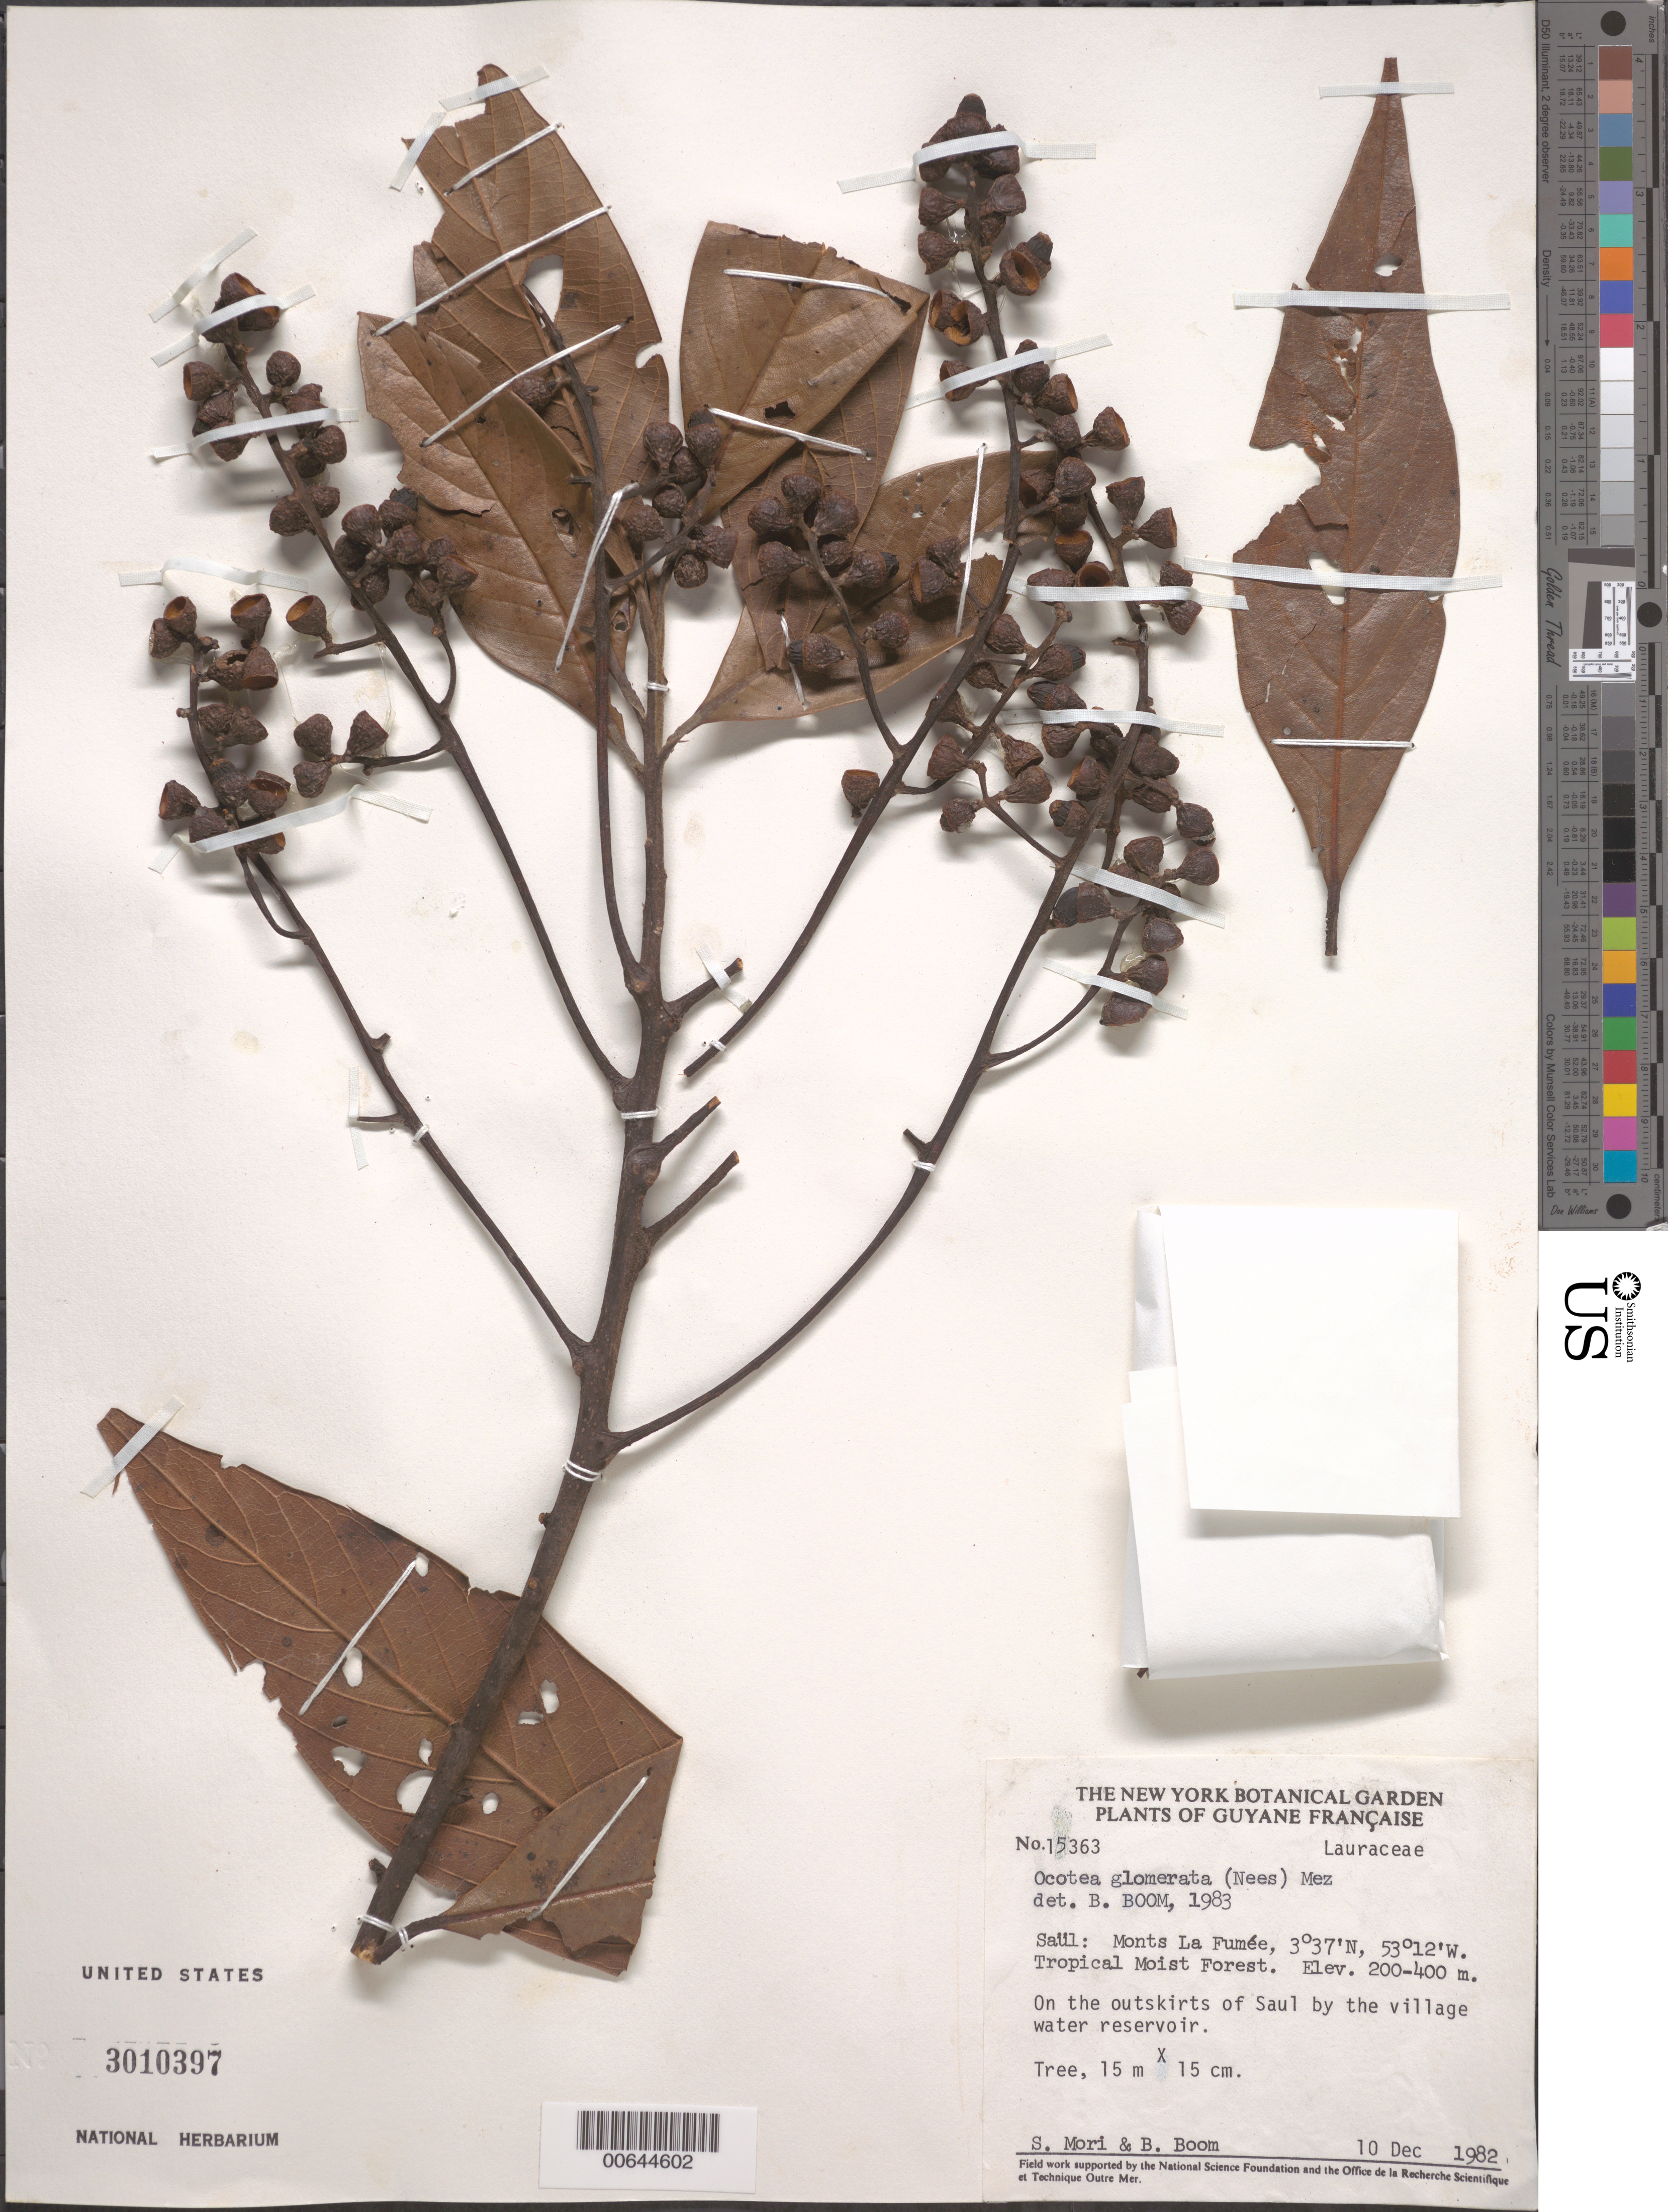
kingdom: Plantae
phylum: Tracheophyta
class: Magnoliopsida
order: Laurales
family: Lauraceae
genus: Ocotea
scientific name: Ocotea glomerata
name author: (Nees) Mez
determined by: Boom, B. M.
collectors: S. Mori & B. M. Boom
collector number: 15363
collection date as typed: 10-Dec-82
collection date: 1982-12-10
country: French Guiana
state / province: Saint-Laurent-du-Maroni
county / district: Saül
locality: Saül, Monts La Fumée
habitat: Tropical moist forest, by the village water reservoir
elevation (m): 200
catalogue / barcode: US 3010397